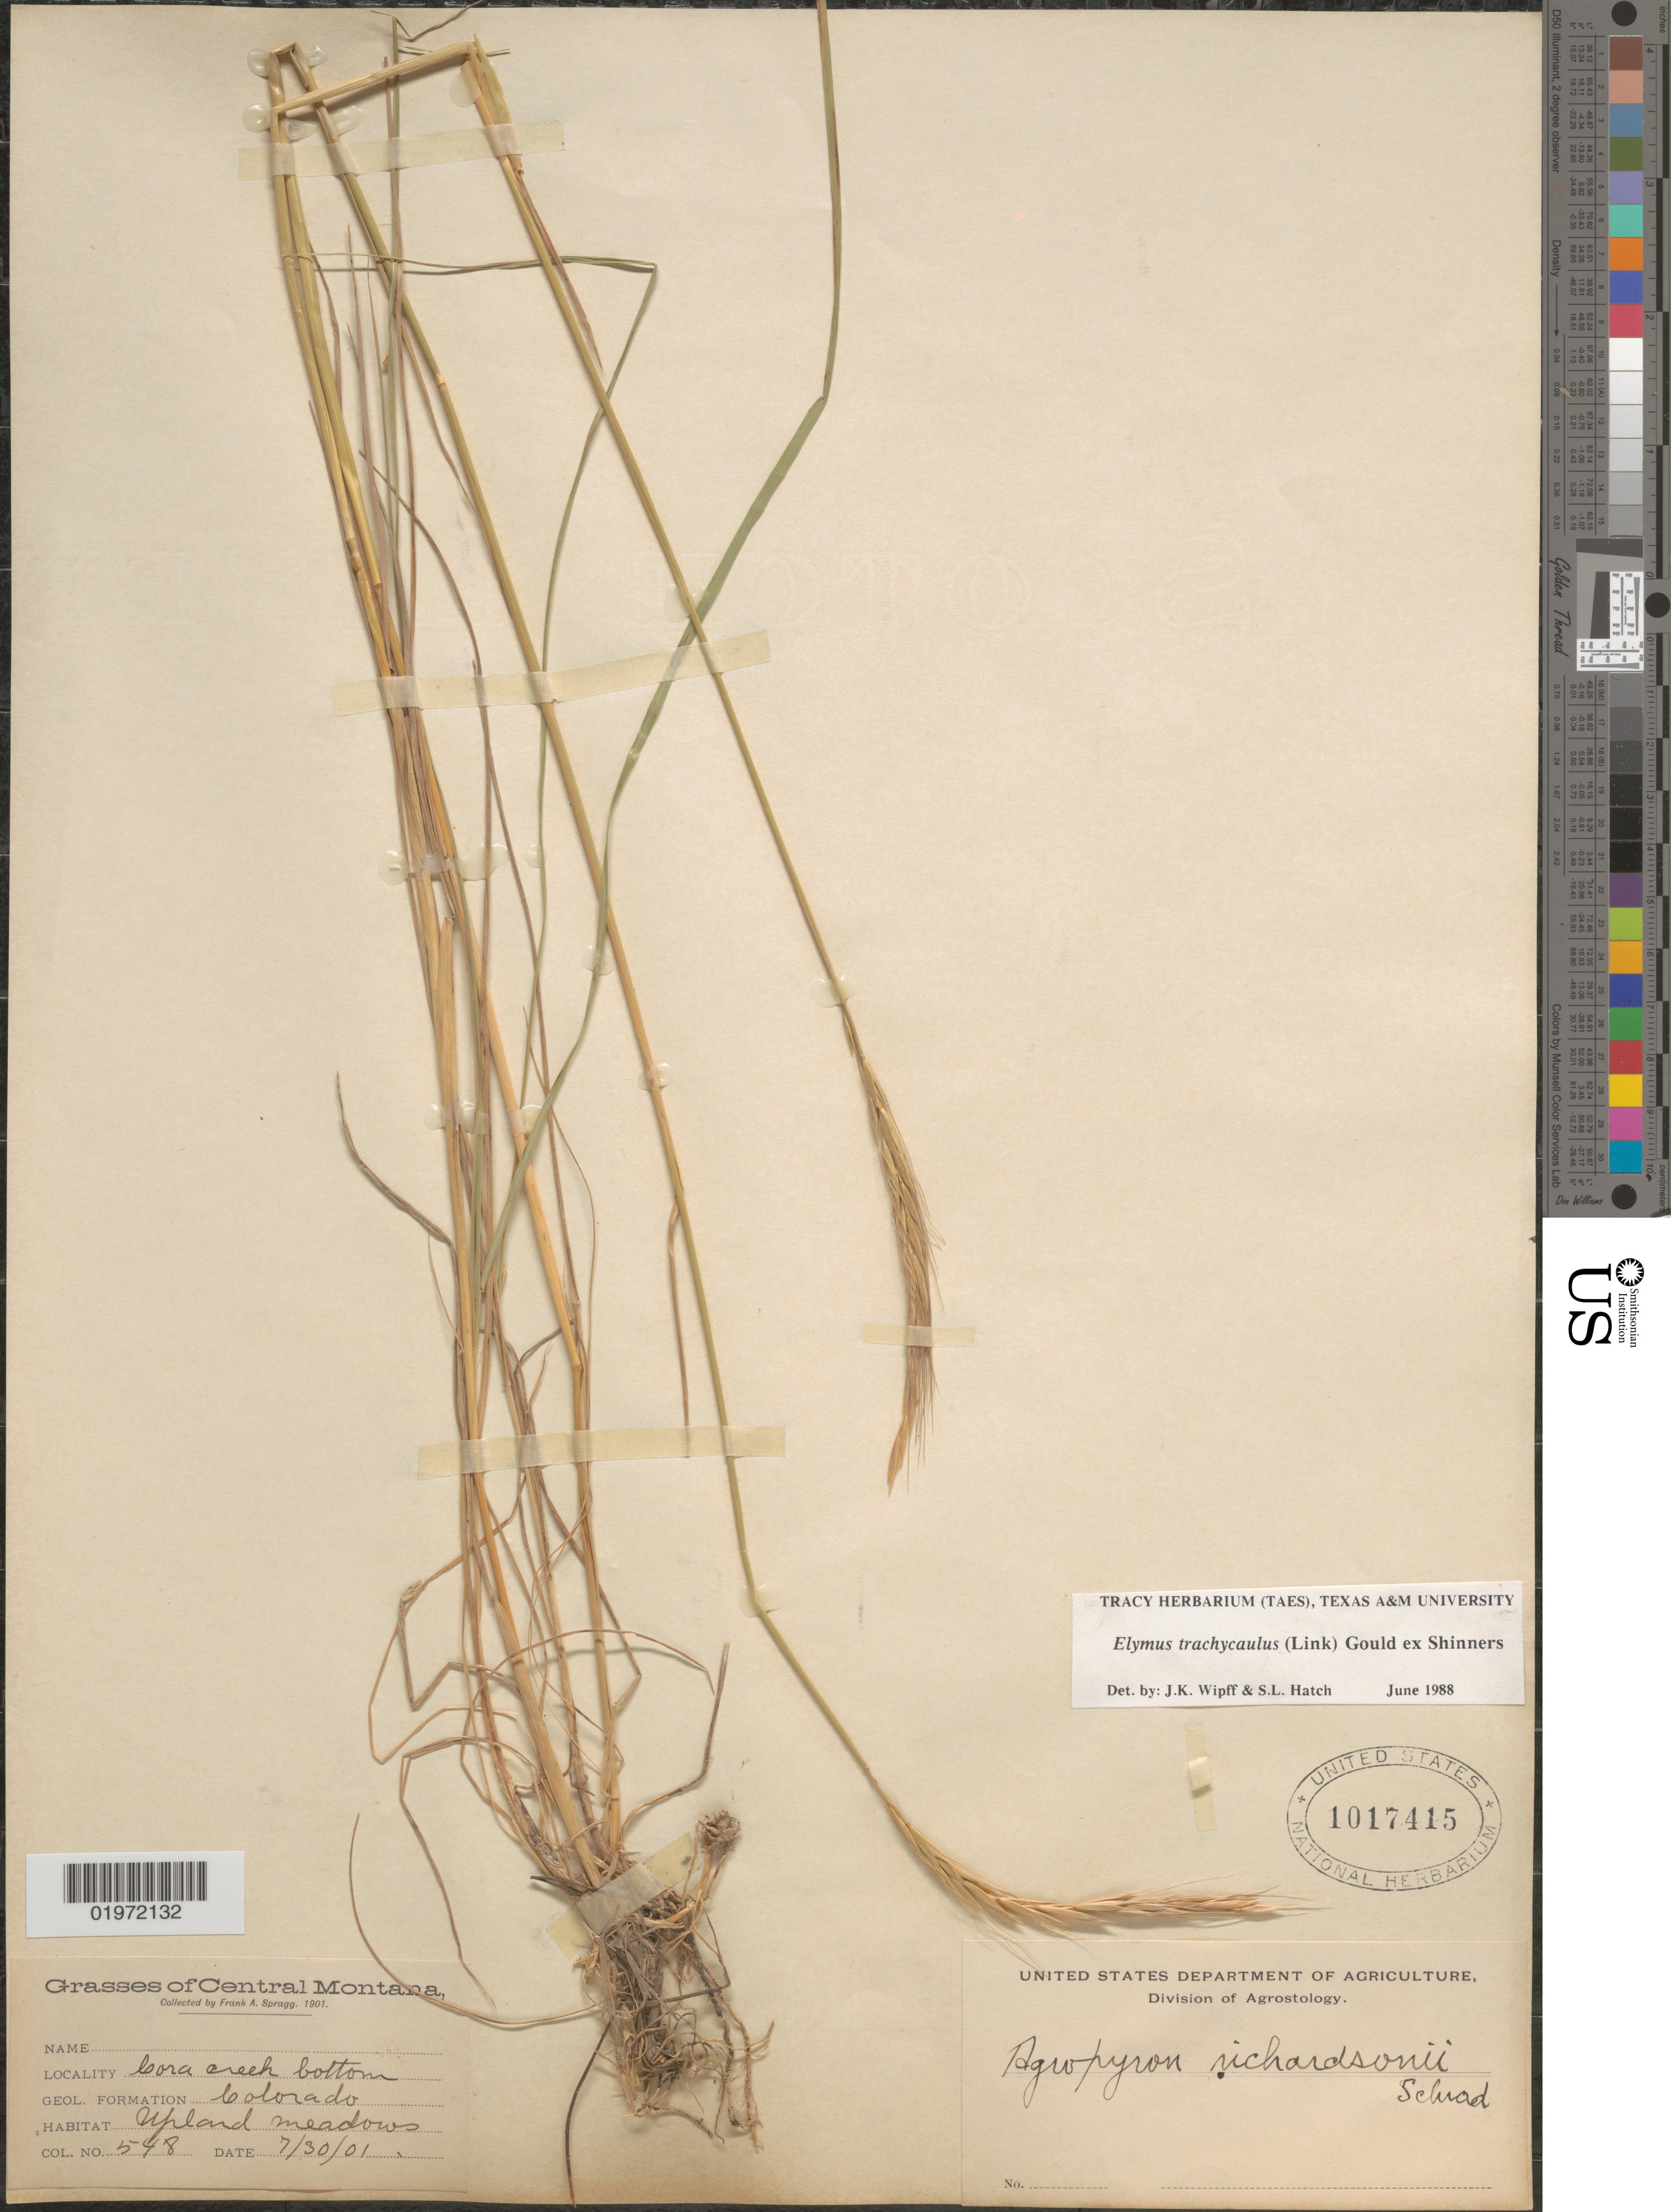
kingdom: Plantae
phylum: Tracheophyta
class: Liliopsida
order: Poales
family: Poaceae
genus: Elymus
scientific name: Elymus trachycaulus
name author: (Link) Gould ex Shinners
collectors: F. Spragg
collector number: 548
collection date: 1901-07-30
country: United States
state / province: Montana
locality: Central Montana. Cora creek bottom.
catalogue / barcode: US 1017415